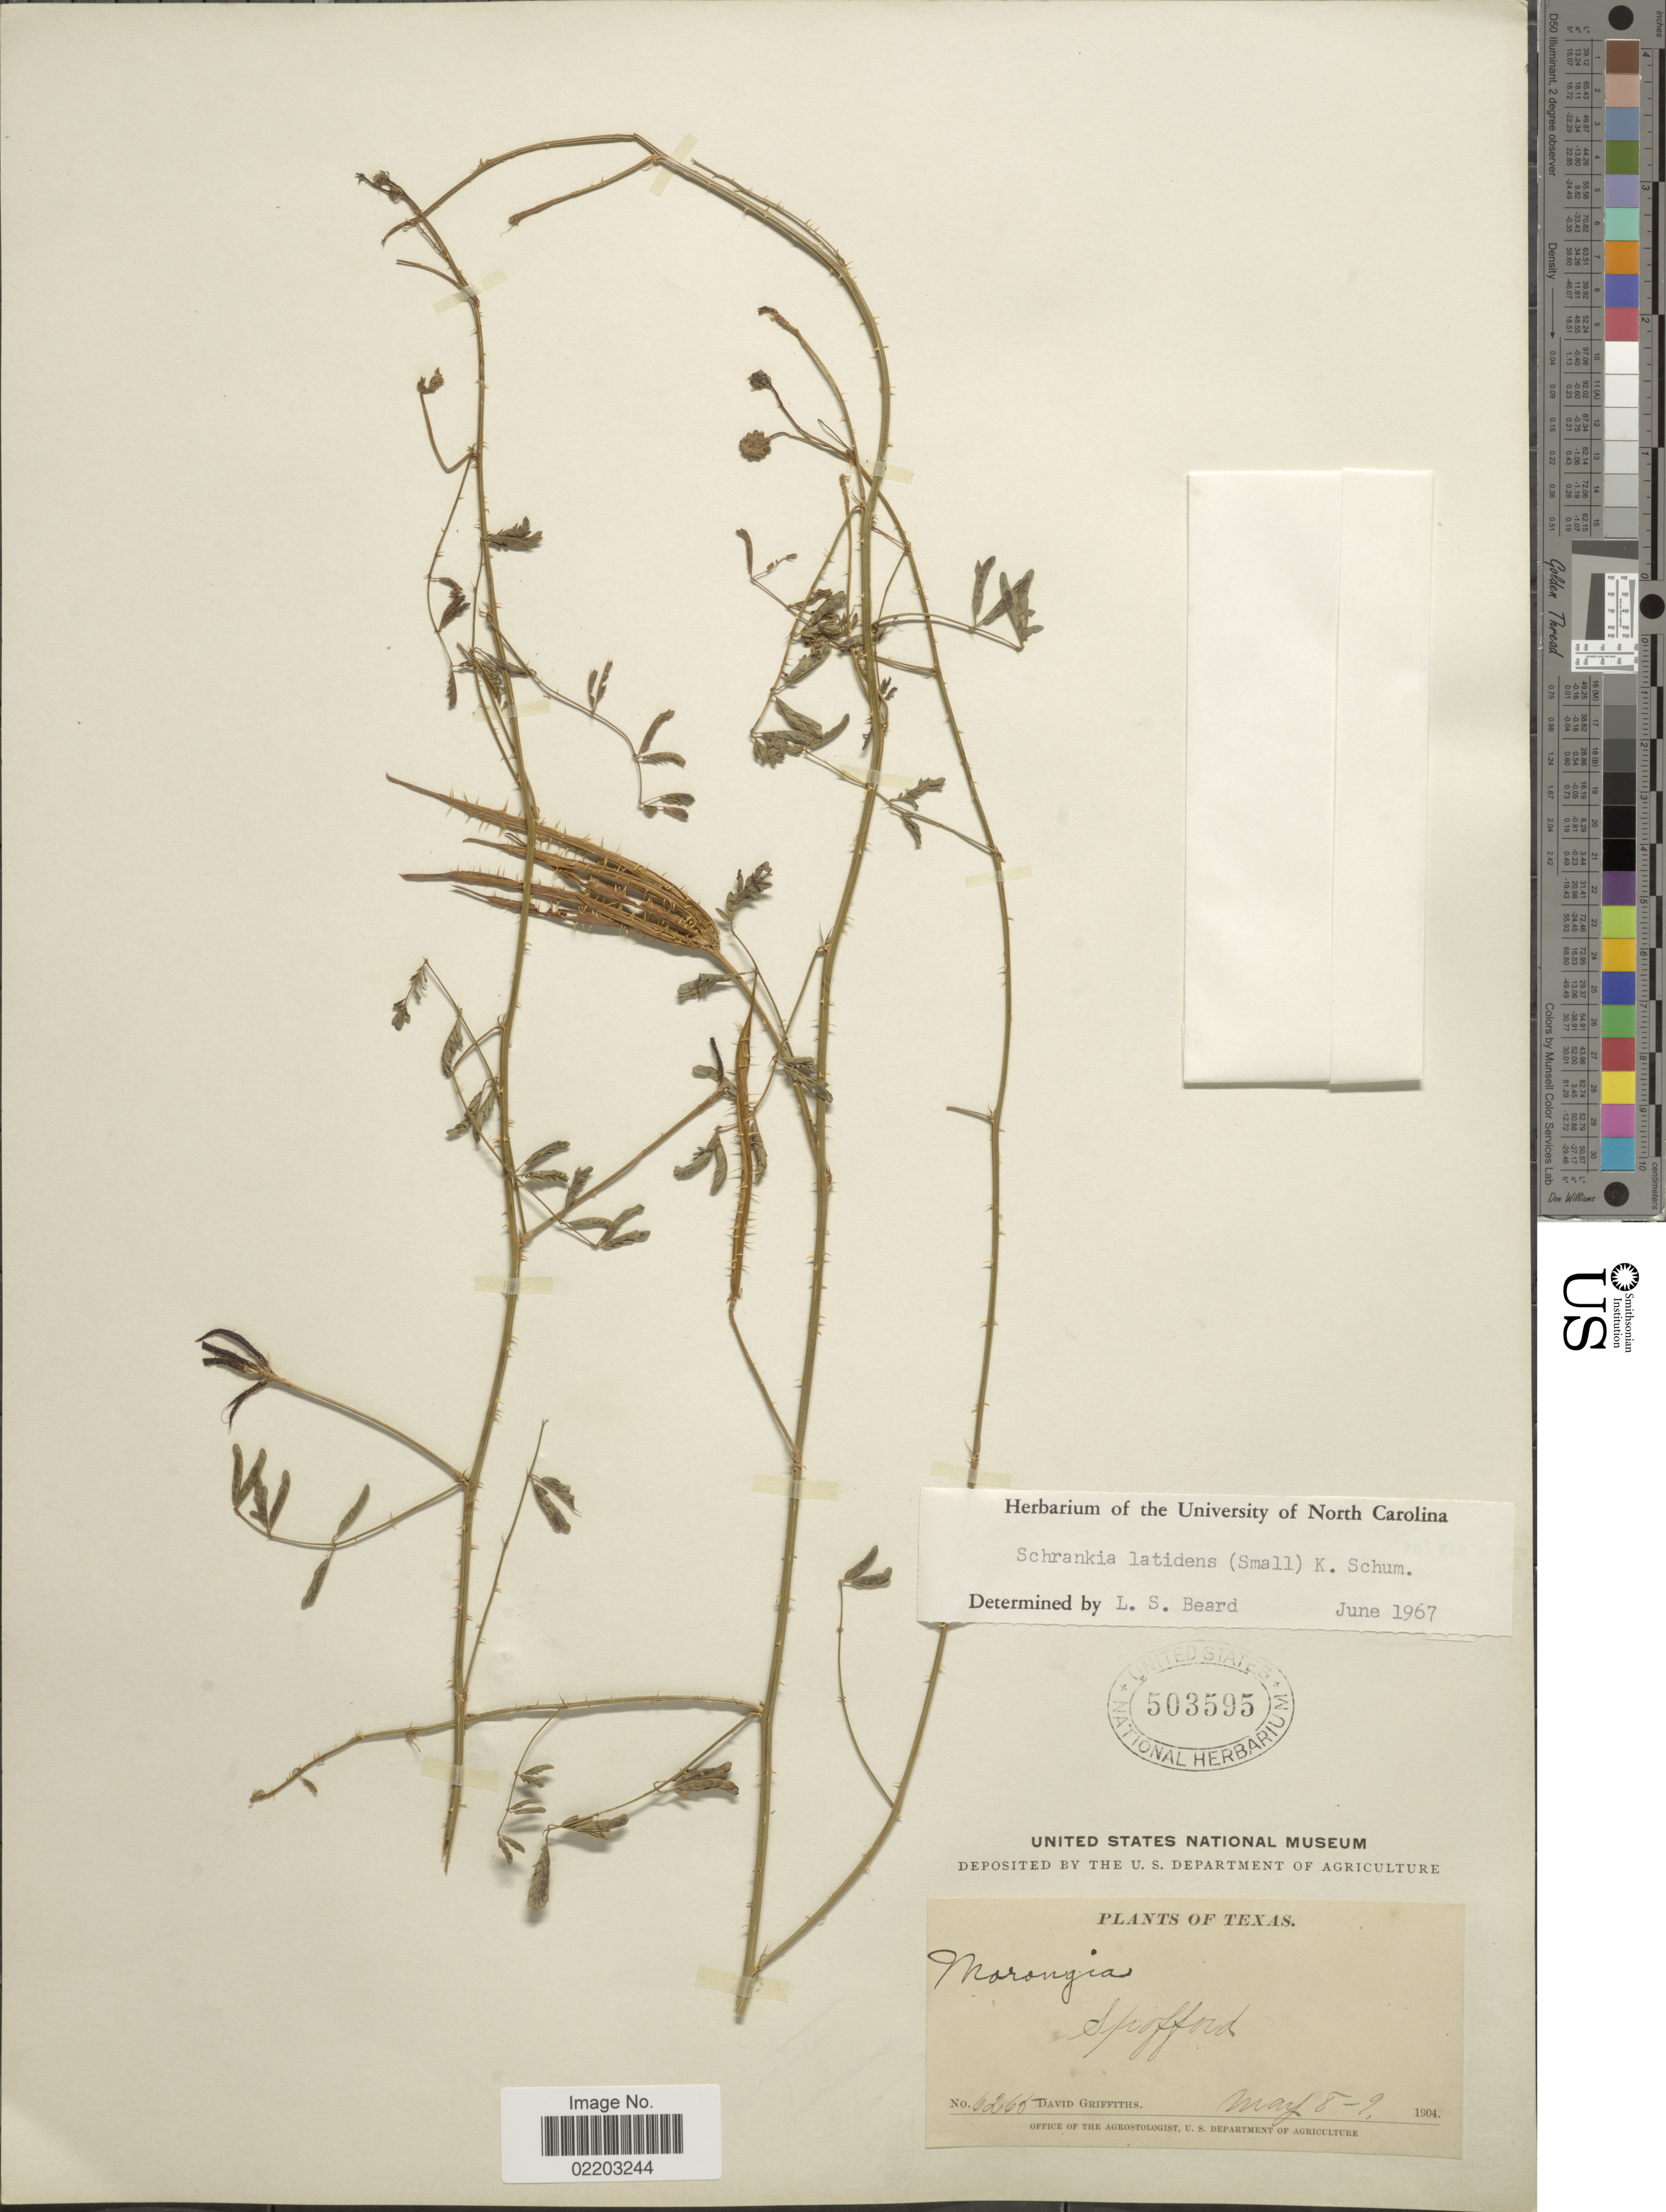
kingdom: Plantae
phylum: Tracheophyta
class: Magnoliopsida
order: Fabales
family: Fabaceae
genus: Mimosa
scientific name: Mimosa latidens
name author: (Small) B.L. Turner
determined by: U.S. National Herbarium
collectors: D. Griffiths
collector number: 6265*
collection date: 1904-05-08/1904-05-09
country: United States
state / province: Texas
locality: Spiofford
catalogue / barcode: US 503595